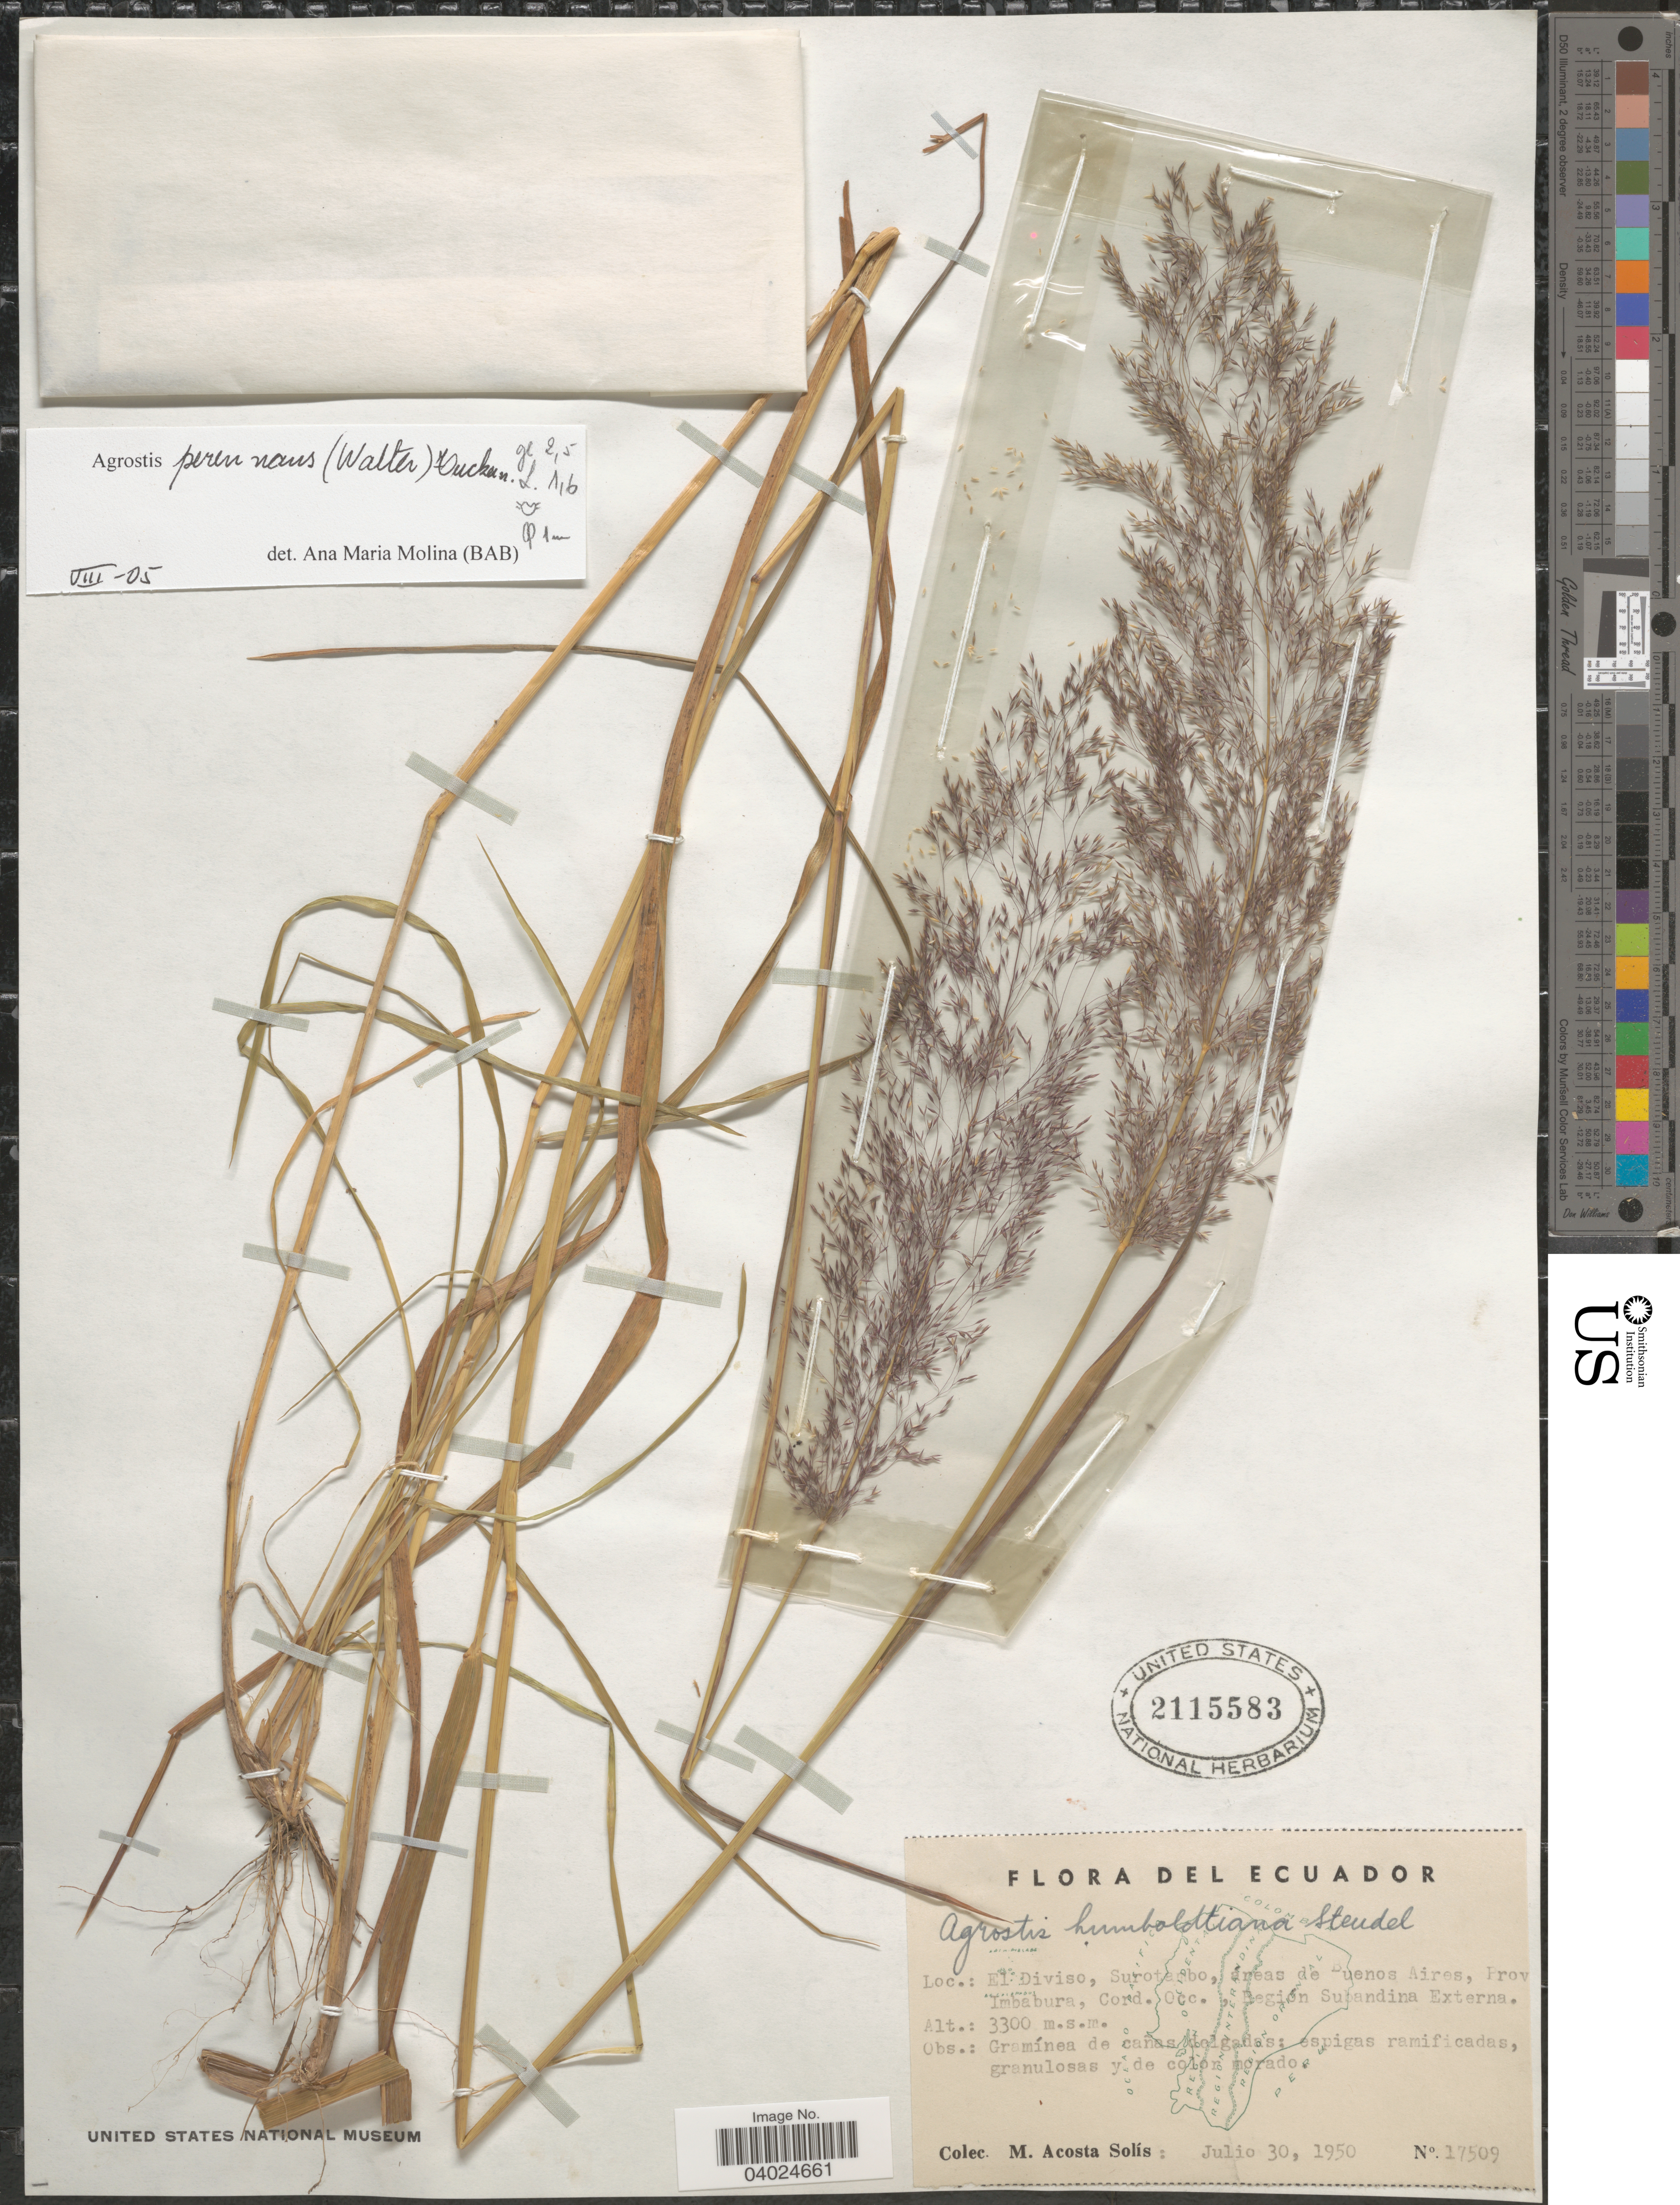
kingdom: Plantae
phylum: Tracheophyta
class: Liliopsida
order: Poales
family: Poaceae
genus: Agrostis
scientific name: Agrostis perennans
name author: (Walter) Tuck.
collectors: M. Acosta Solis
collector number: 17509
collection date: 1950-07-30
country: Ecuador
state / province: Imbabura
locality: El Diviso, Surotambo, areas de Buenos Aires, Cord. Occ., Región Subandina Externa.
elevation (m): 3300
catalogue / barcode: US 2115583